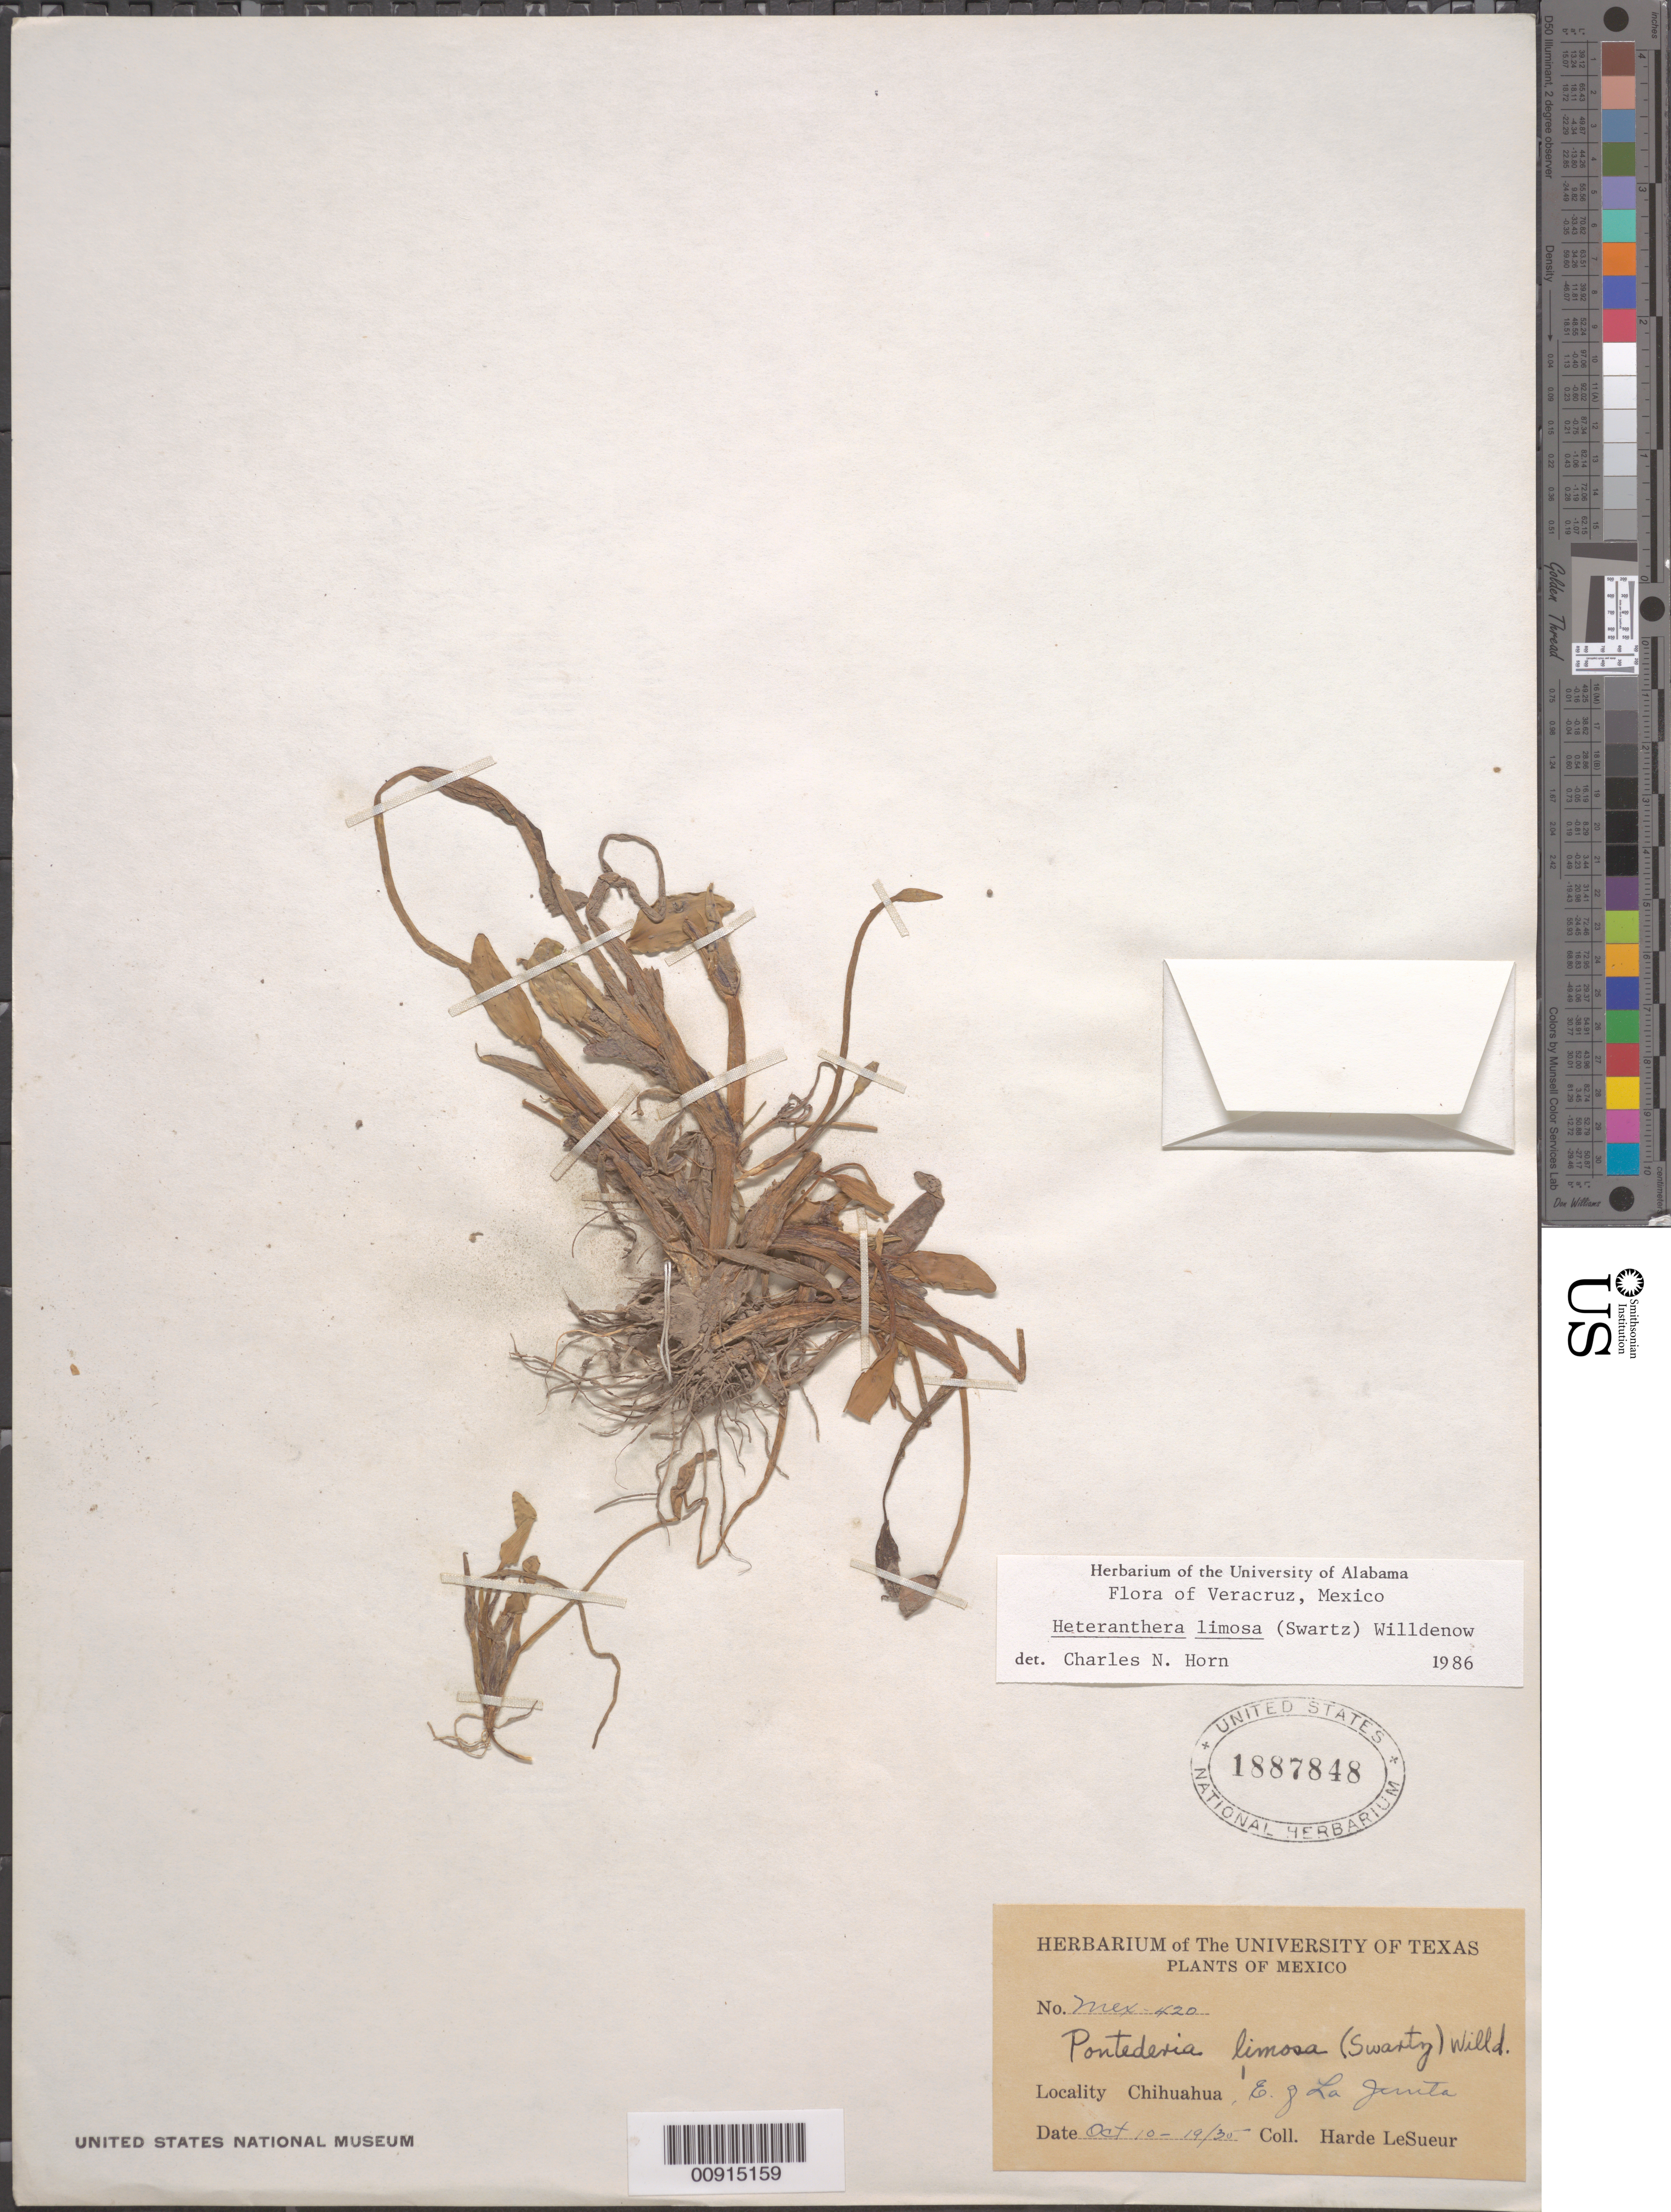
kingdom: Plantae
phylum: Tracheophyta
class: Liliopsida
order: Commelinales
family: Pontederiaceae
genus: Heteranthera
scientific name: Heteranthera limosa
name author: (Sw.) Willd.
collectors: D. H. LeSueur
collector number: Mex-420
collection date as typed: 10 Oct 1935 to 19 Oct 1935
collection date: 1935-10-10/1935-10-19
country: Mexico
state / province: Chihuahua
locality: Chihuahua: E of La Junta.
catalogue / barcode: US 1887848